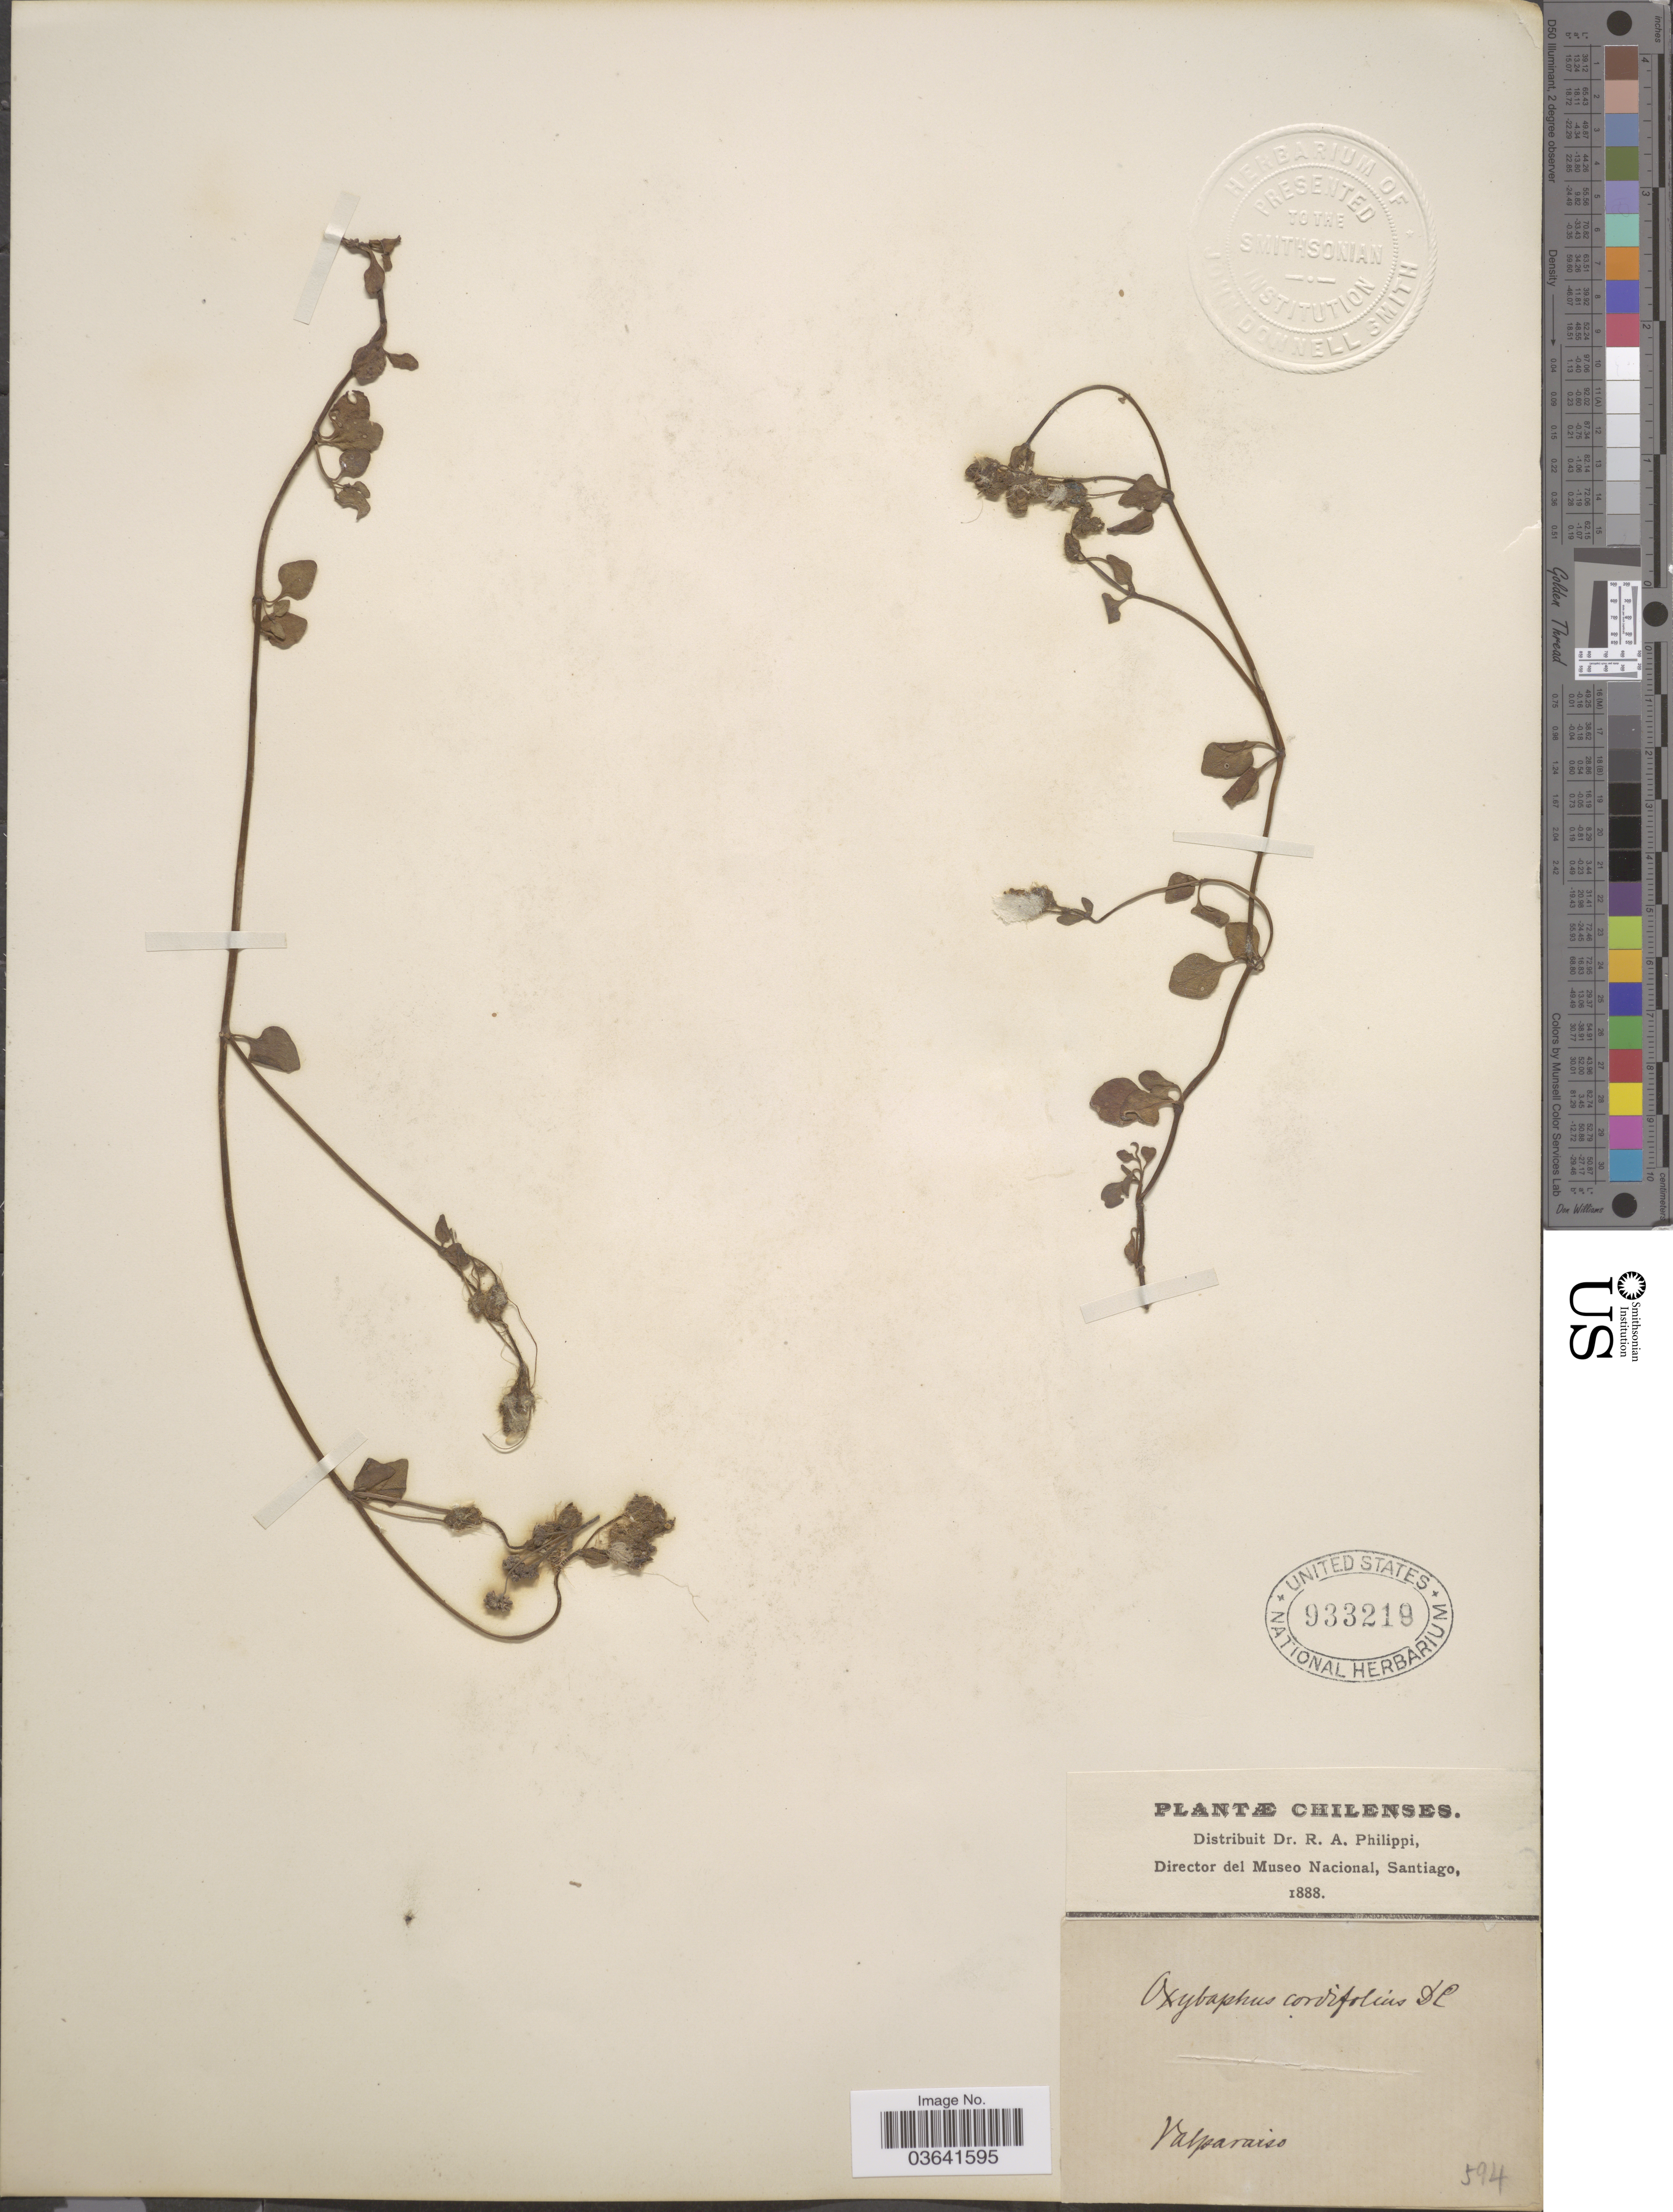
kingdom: Plantae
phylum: Tracheophyta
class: Magnoliopsida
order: Caryophyllales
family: Nyctaginaceae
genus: Mirabilis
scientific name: Mirabilis cordifolia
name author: (Kuntze ex Choisy) Heimerl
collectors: ex. herb. R.A. Philippi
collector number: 594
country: Chile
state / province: Valparaíso (V)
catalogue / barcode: US 933218